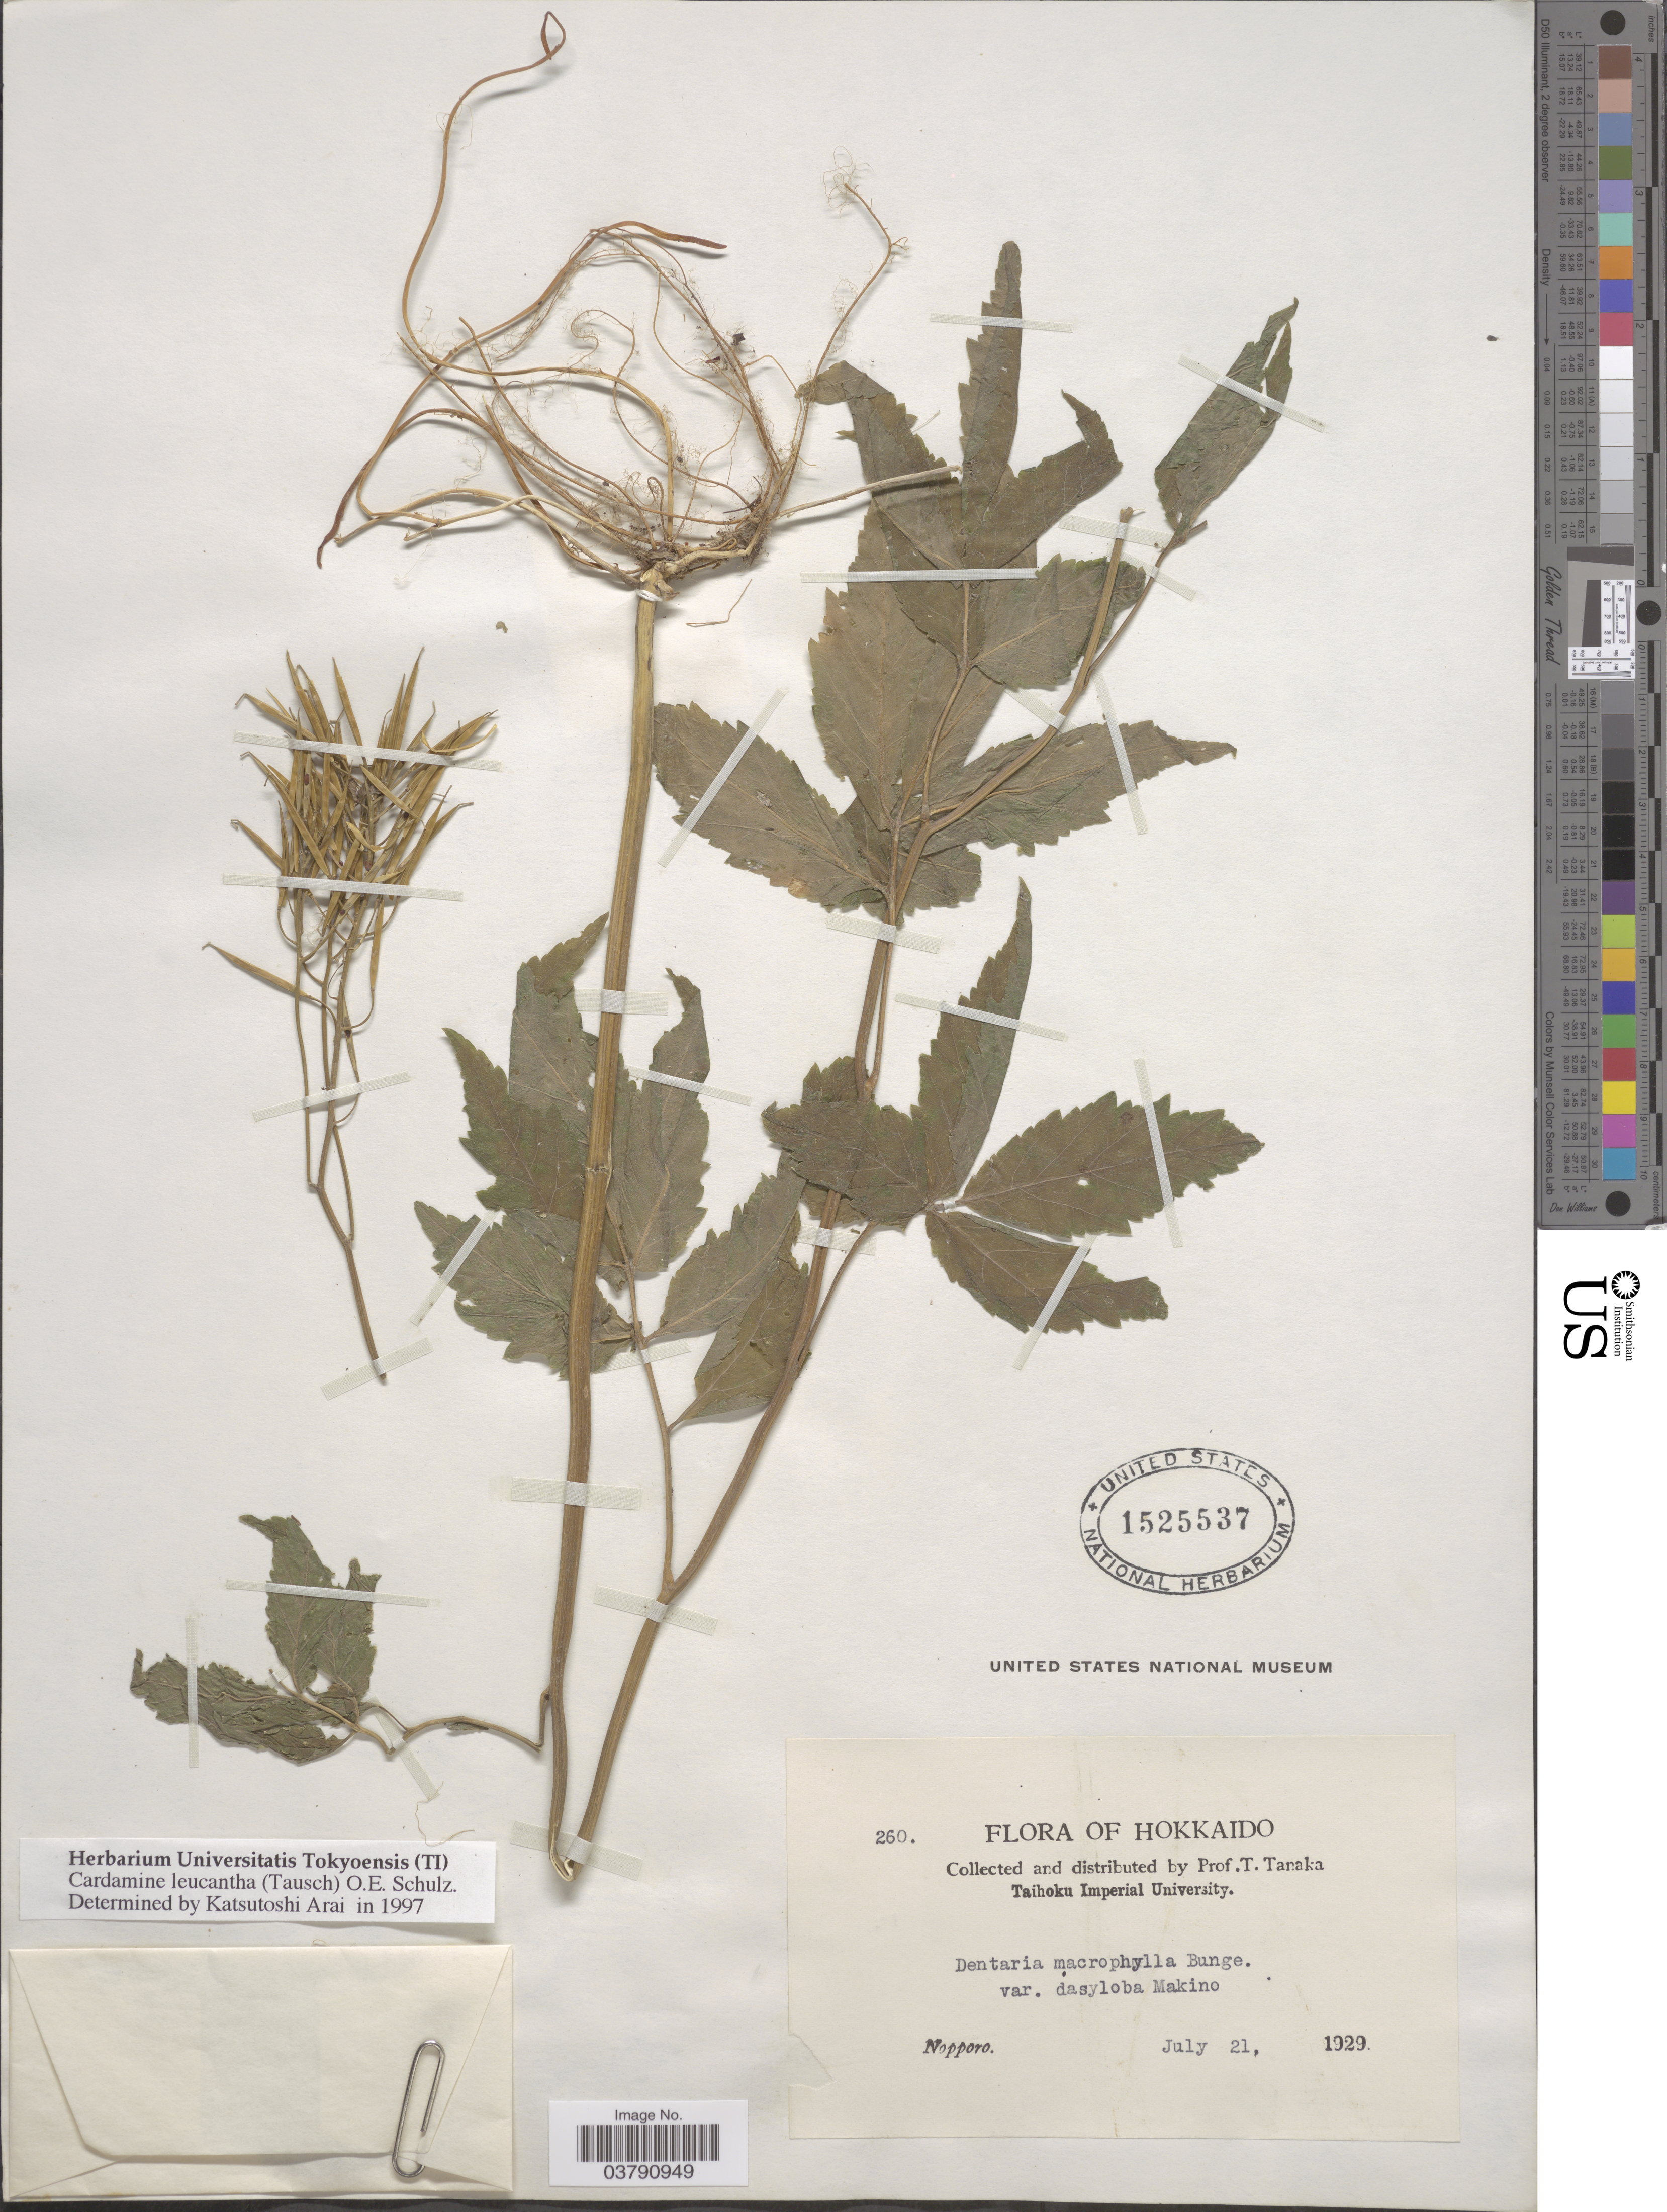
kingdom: Plantae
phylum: Tracheophyta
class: Magnoliopsida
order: Brassicales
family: Brassicaceae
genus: Cardamine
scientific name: Cardamine leucantha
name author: (Tausch) O.E. Schulz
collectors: T. Tanaka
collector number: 260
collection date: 1929-07-21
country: Japan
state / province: Hokkaidō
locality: Nopporo.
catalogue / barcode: US 1525537